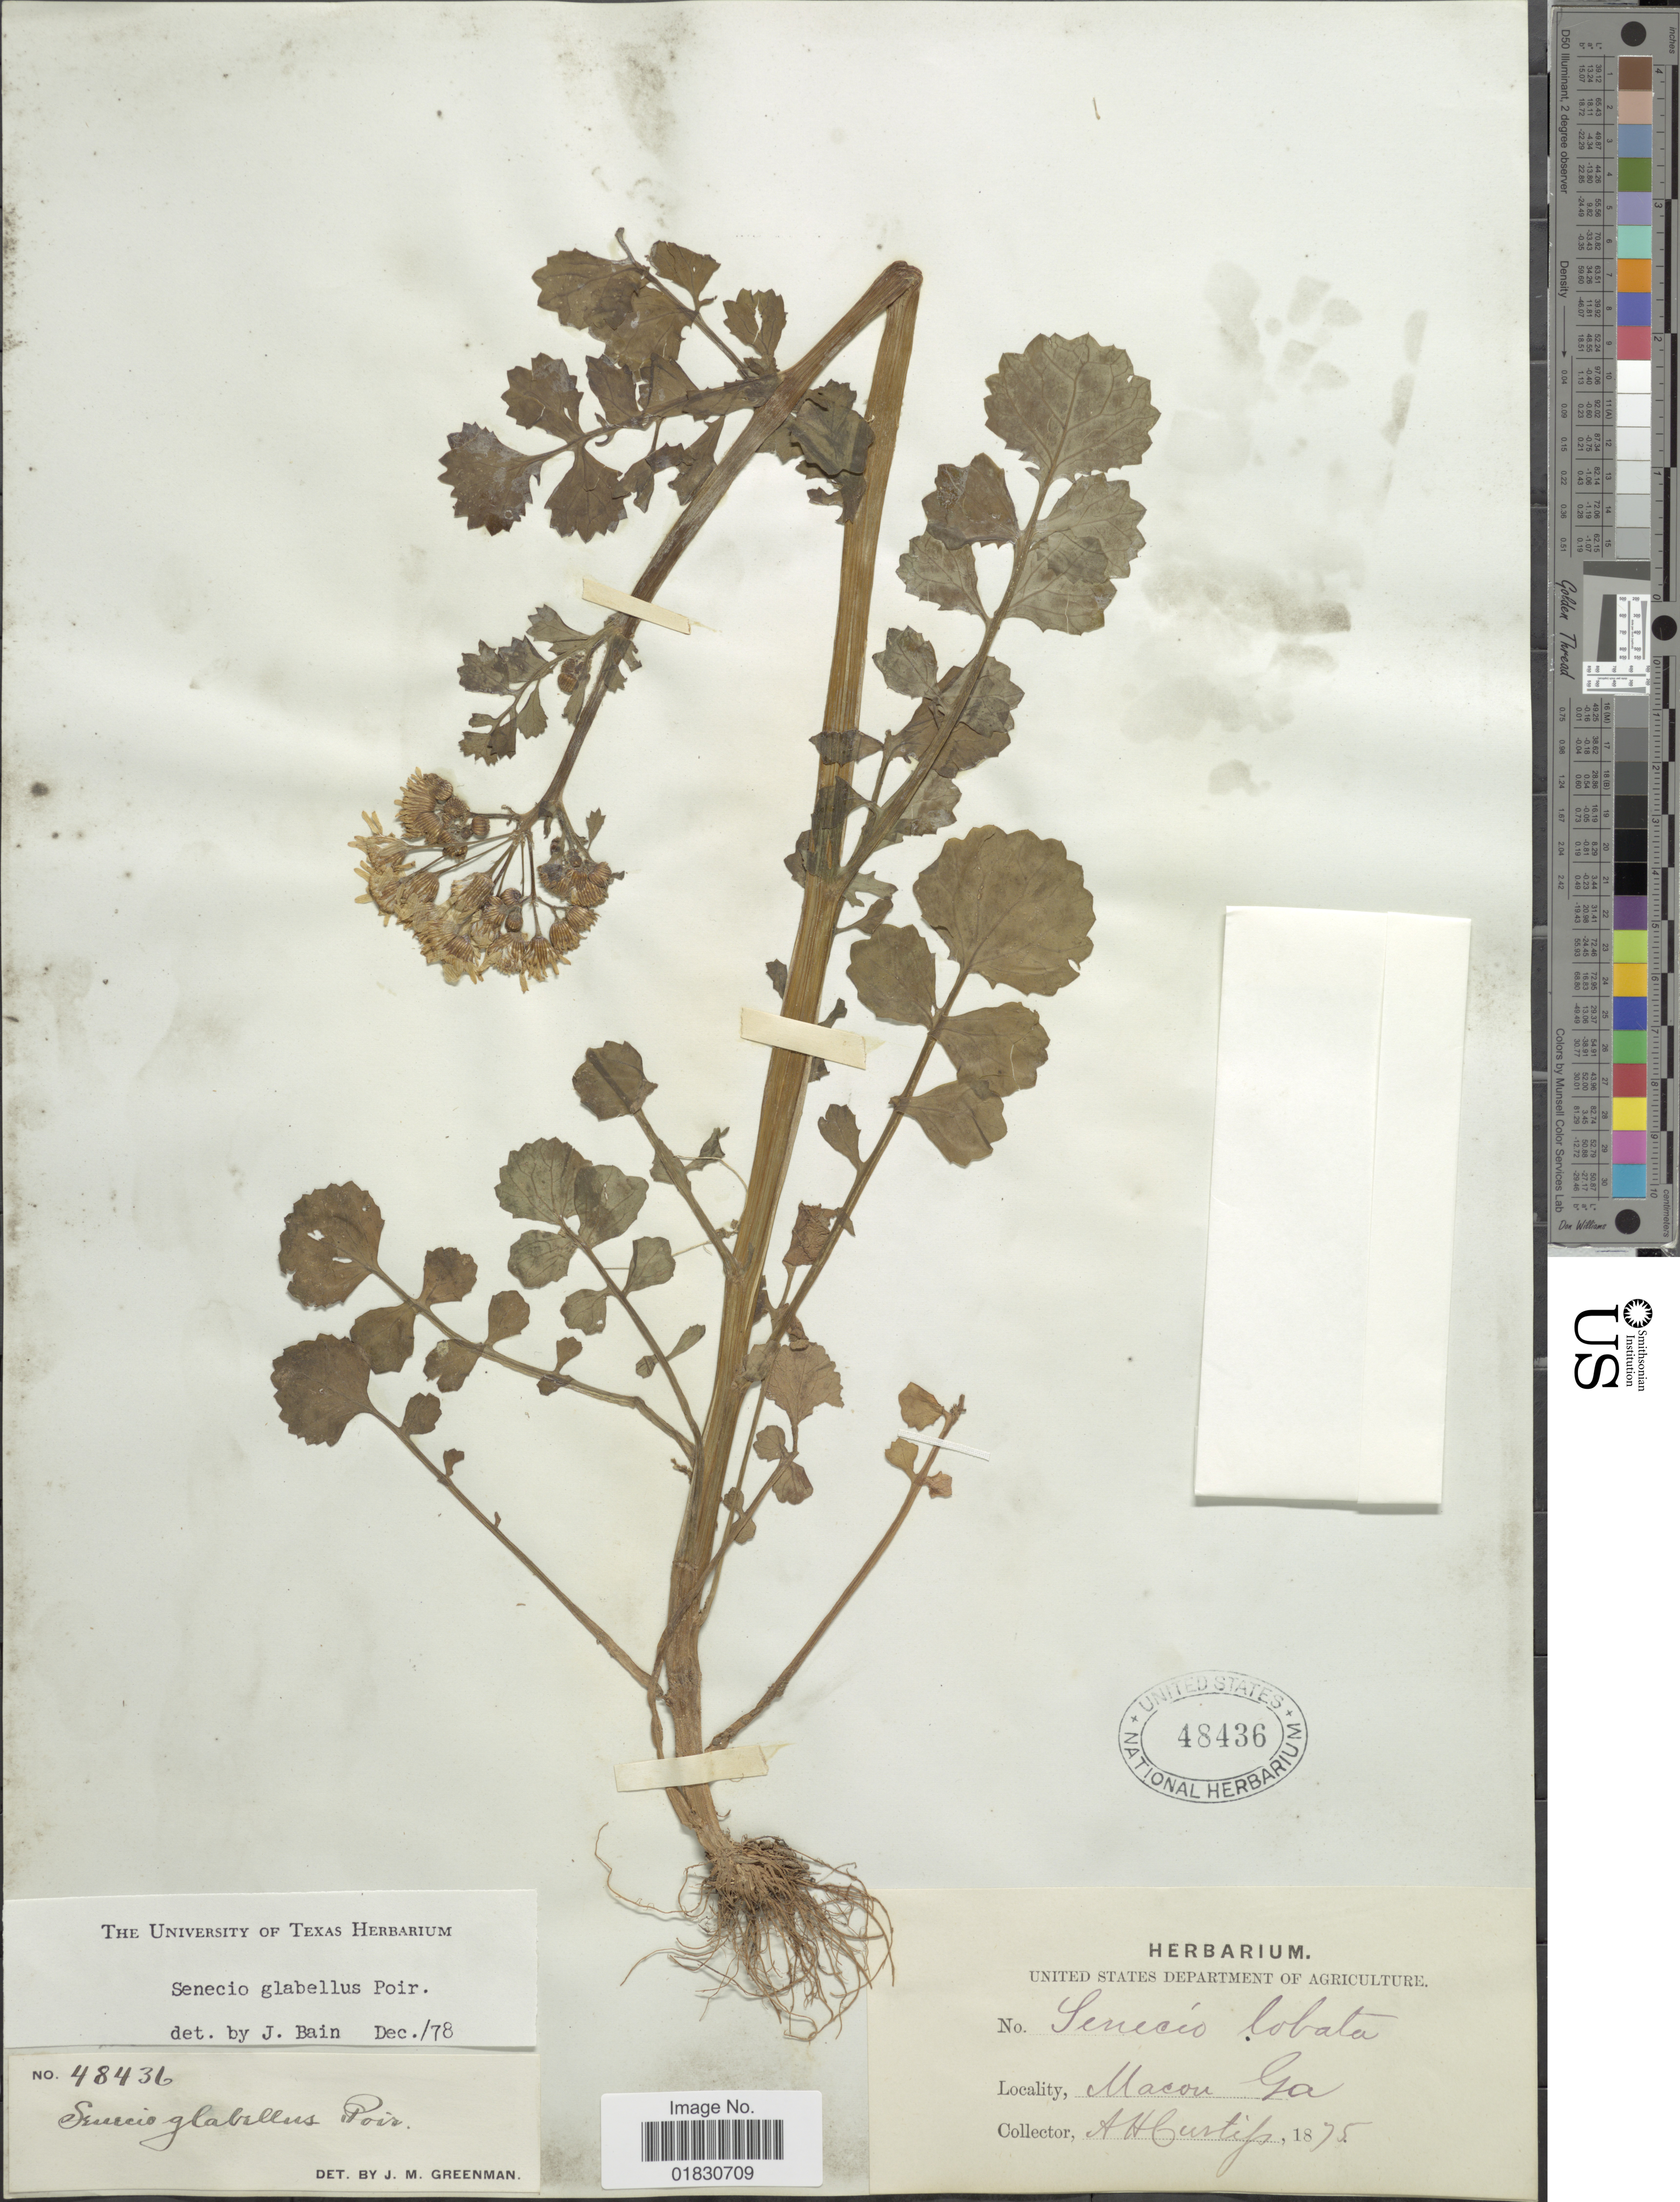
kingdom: Plantae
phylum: Tracheophyta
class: Magnoliopsida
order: Asterales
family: Asteraceae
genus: Packera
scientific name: Packera glabella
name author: (Poir.) C. Jeffrey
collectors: A. H. Curtiss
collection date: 1875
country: United States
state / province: Georgia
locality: Macon, Ga.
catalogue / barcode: US 48436